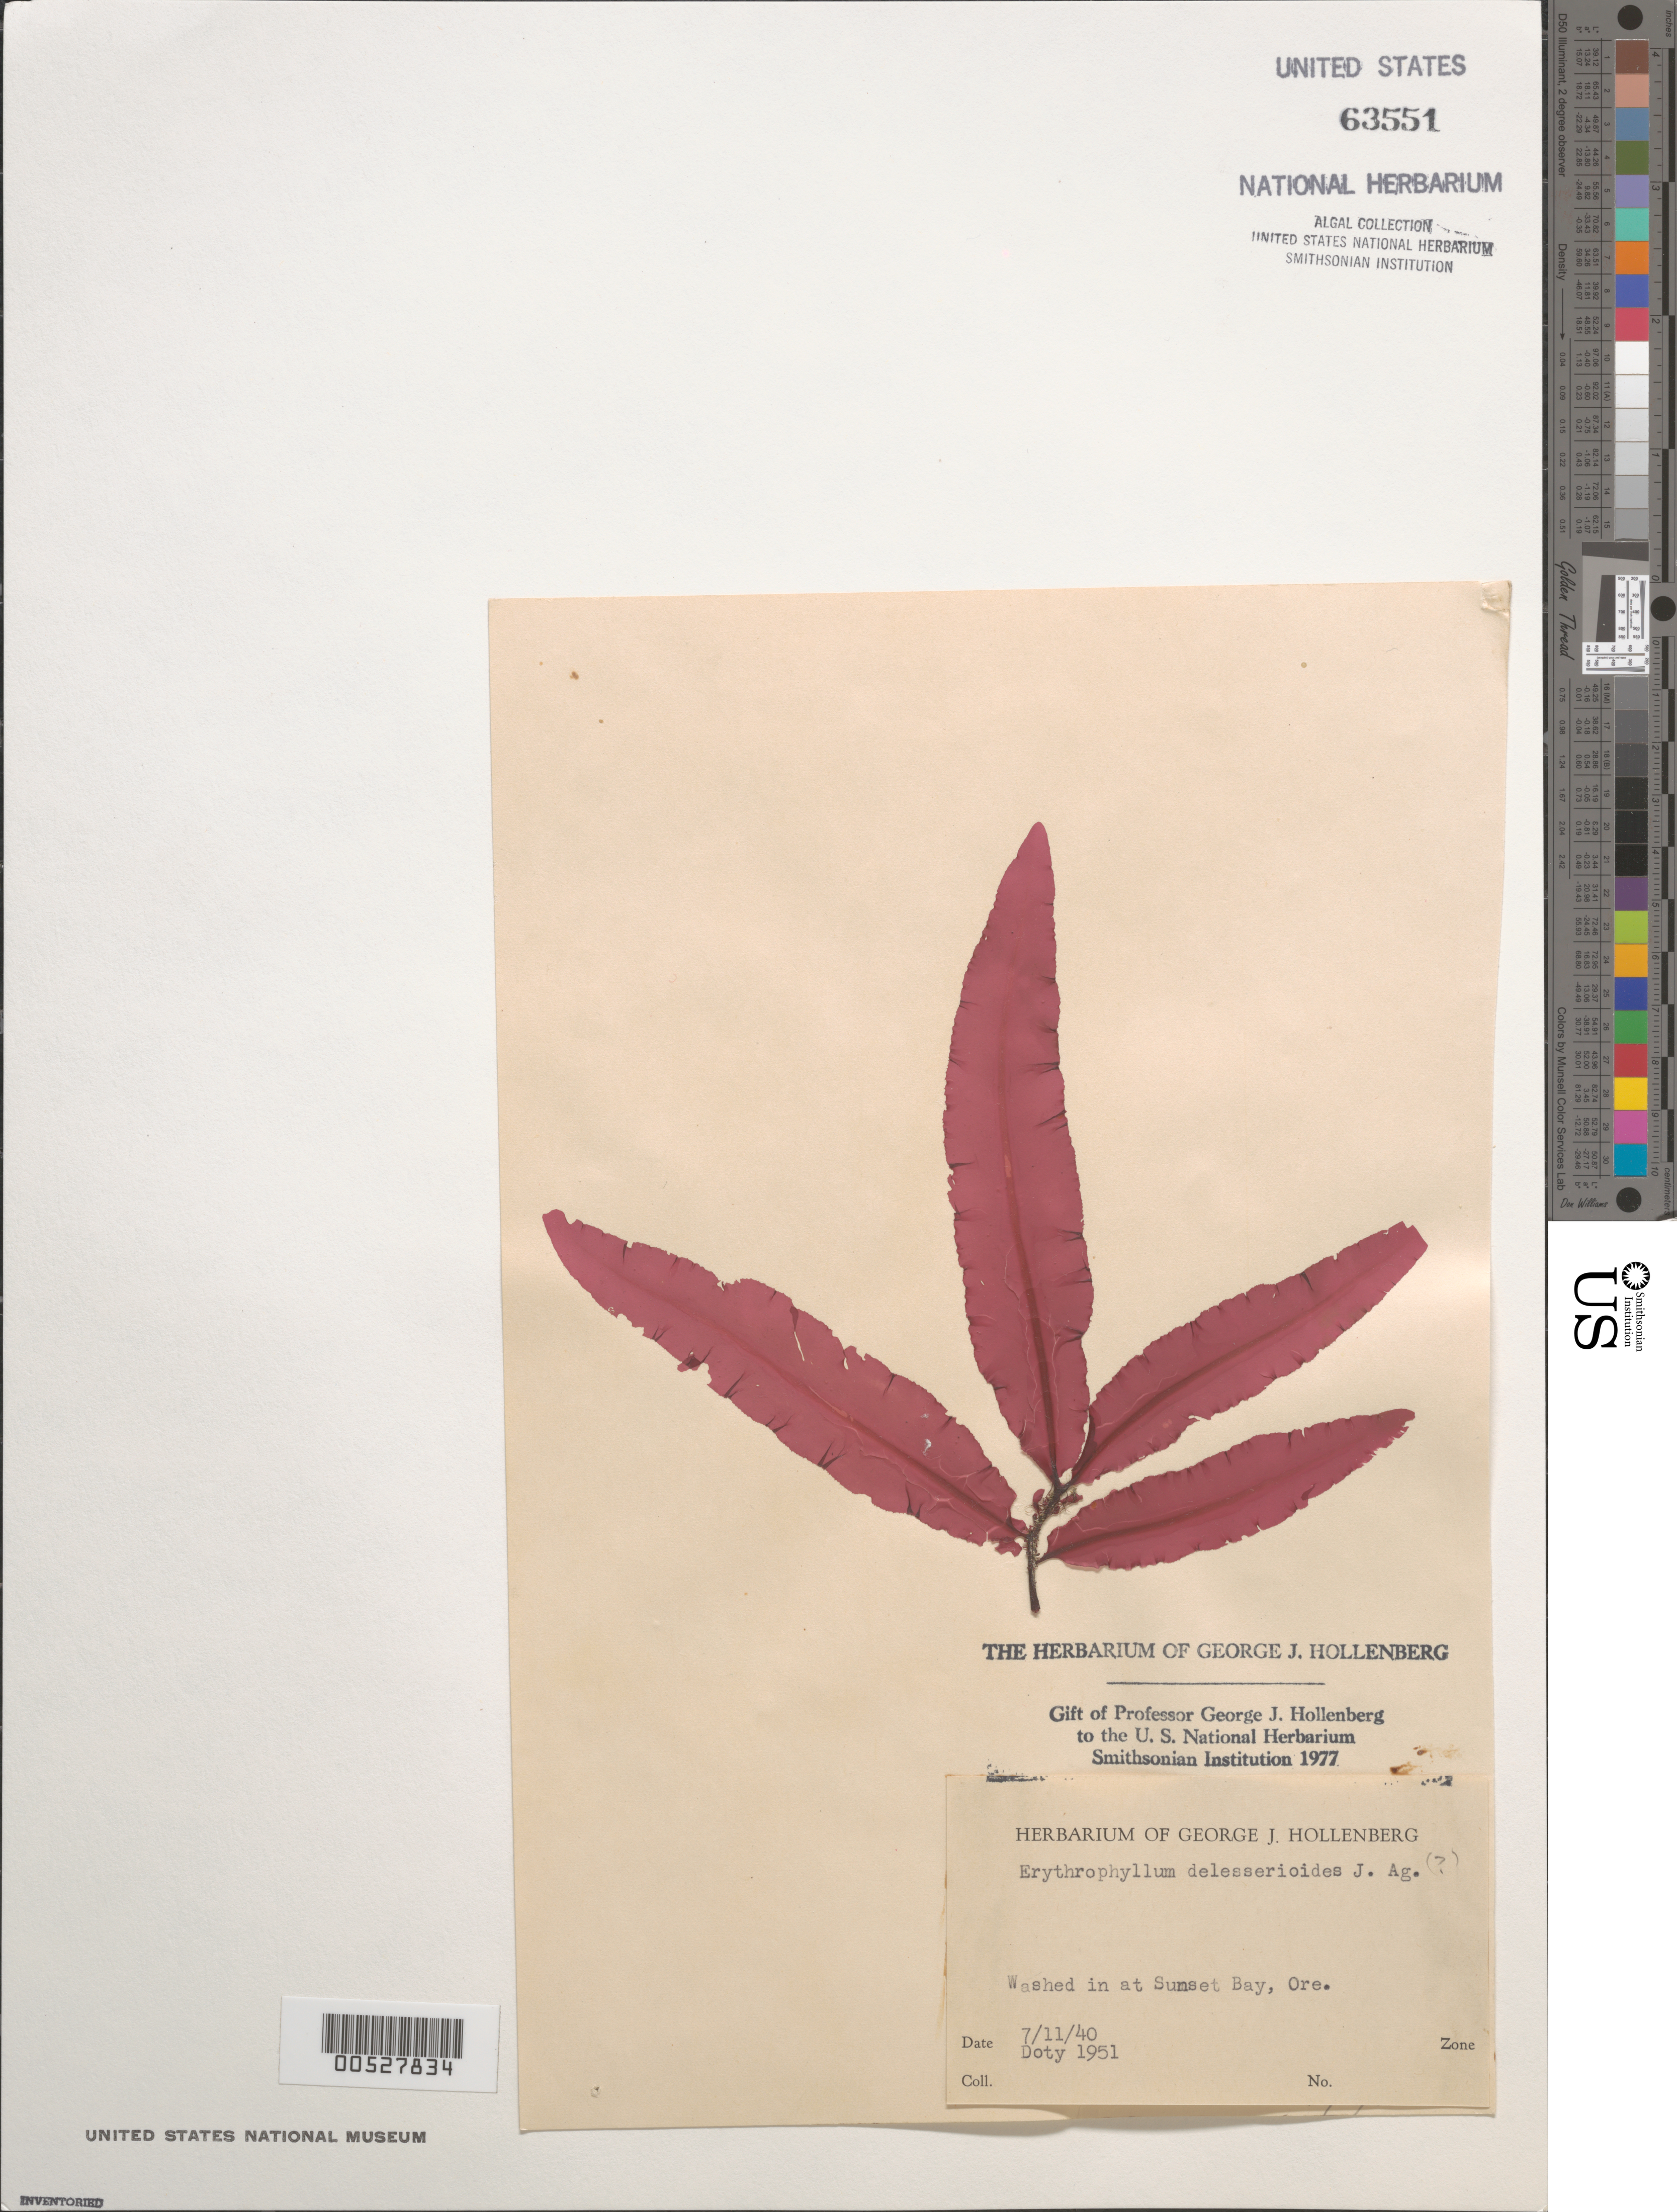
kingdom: Plantae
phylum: Rhodophyta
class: Florideophyceae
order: Gigartinales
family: Kallymeniaceae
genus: Erythrophyllum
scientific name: Erythrophyllum delesserioides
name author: J. Agardh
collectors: M. S. Doty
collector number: MSD 1951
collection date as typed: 11 Jul 1940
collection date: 1940-07-11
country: United States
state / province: Oregon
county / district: Coos County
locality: Sunset Bay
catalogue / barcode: US 63551